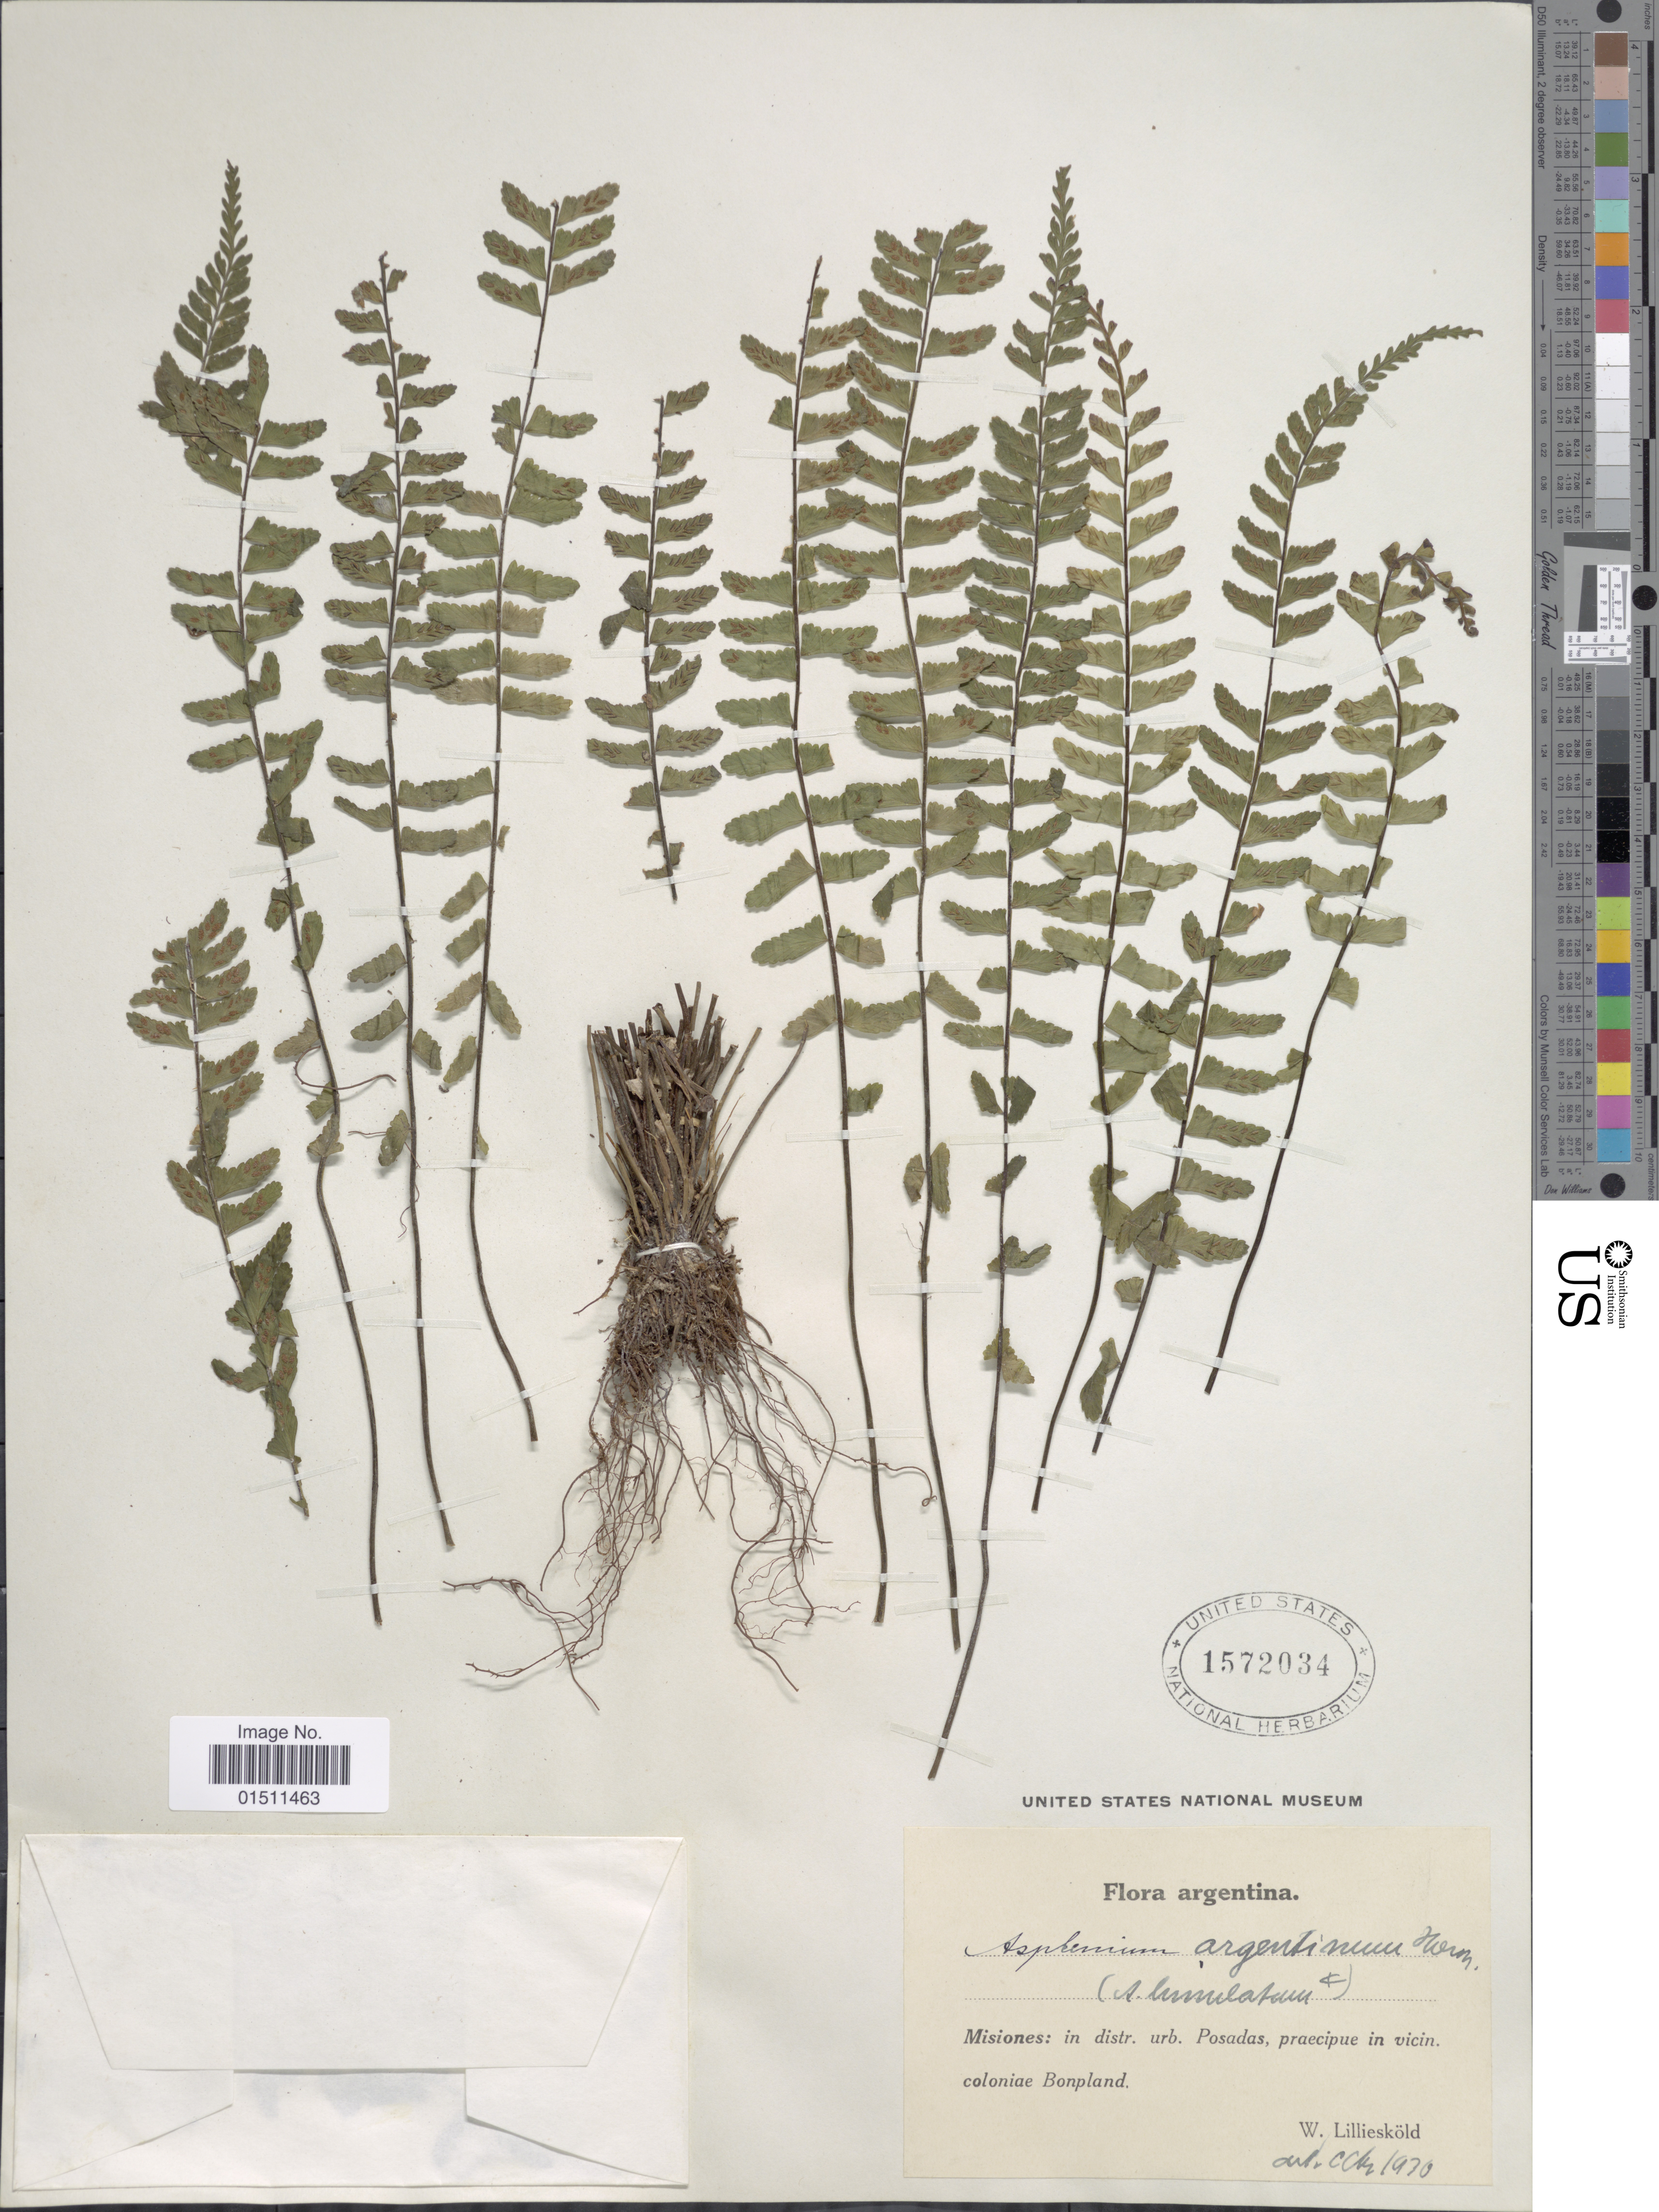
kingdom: Plantae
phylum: Tracheophyta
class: Polypodiopsida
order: Polypodiales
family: Aspleniaceae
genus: Asplenium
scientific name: Asplenium lunulatum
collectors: W. Lilliesköld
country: Argentina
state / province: Misiones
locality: Argentina, in distr. urb Posadas, praecipue in vicin coloniae Bonpland.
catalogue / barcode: US 1572034